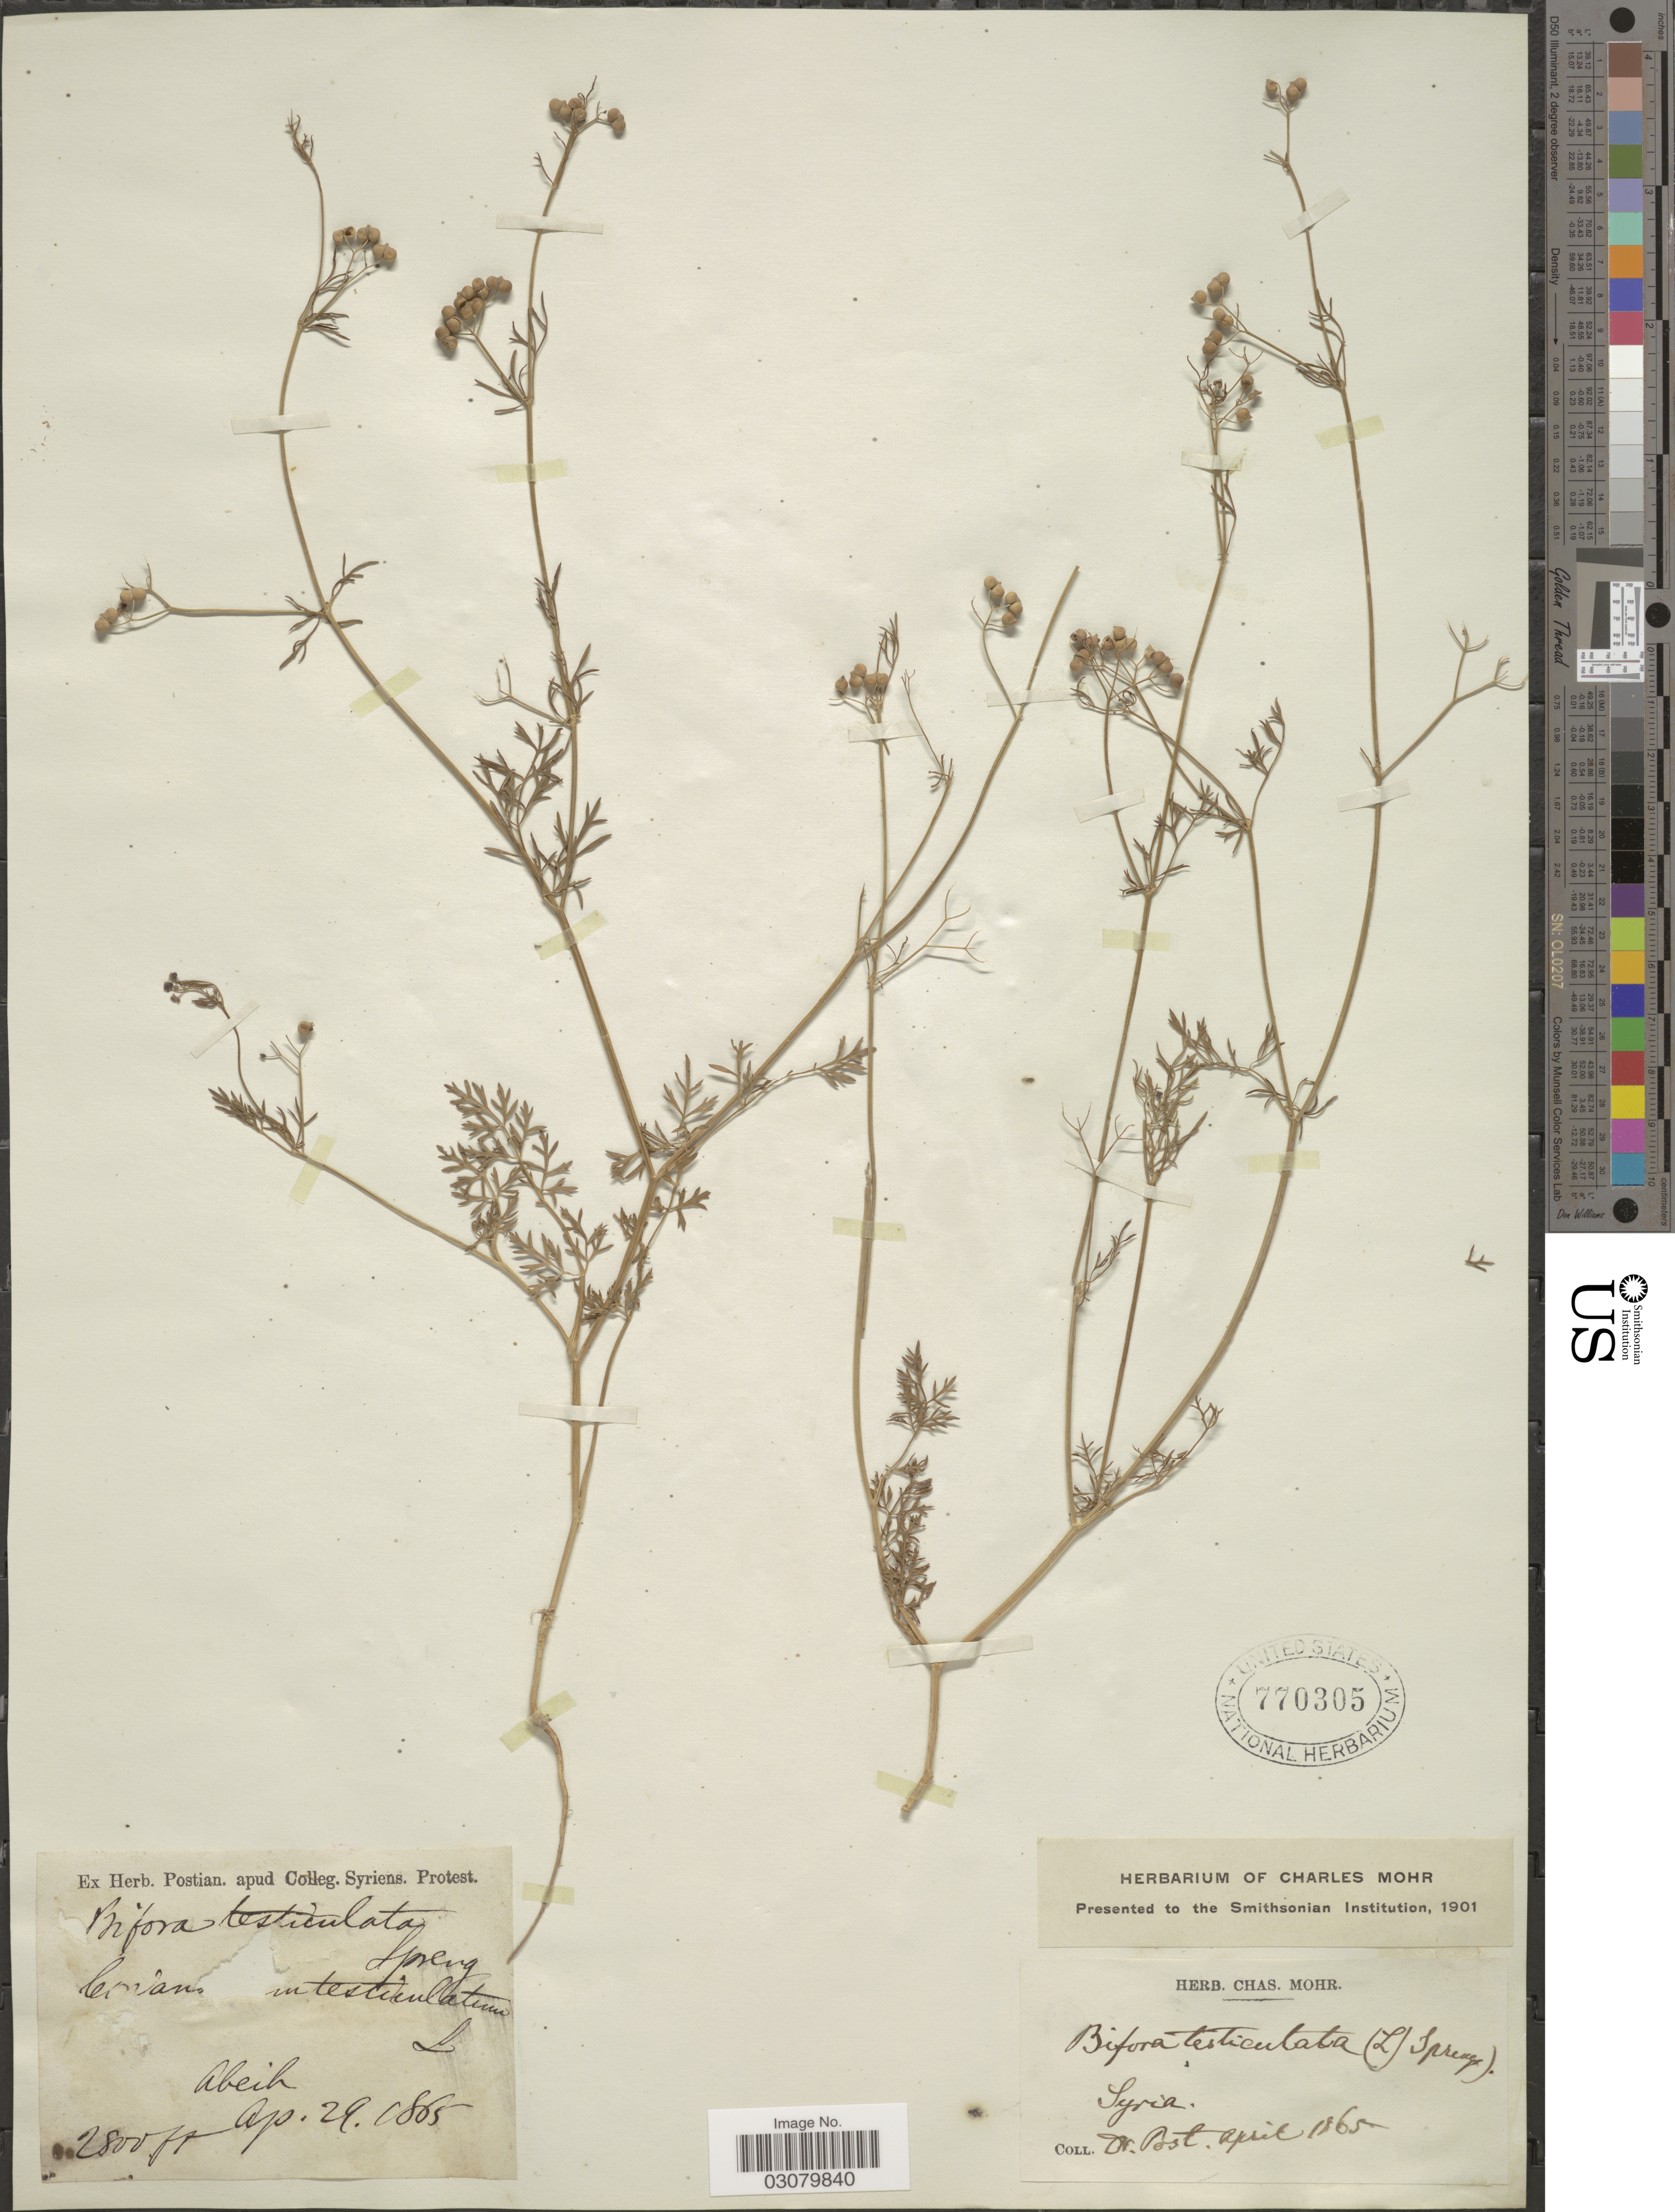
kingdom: Plantae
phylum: Tracheophyta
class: Magnoliopsida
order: Apiales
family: Apiaceae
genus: Bifora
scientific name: Bifora testiculata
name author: (L.) Spreng.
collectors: -- Post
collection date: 1865-04-29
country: Syria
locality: Abeih.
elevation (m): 853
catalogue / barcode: US 770305